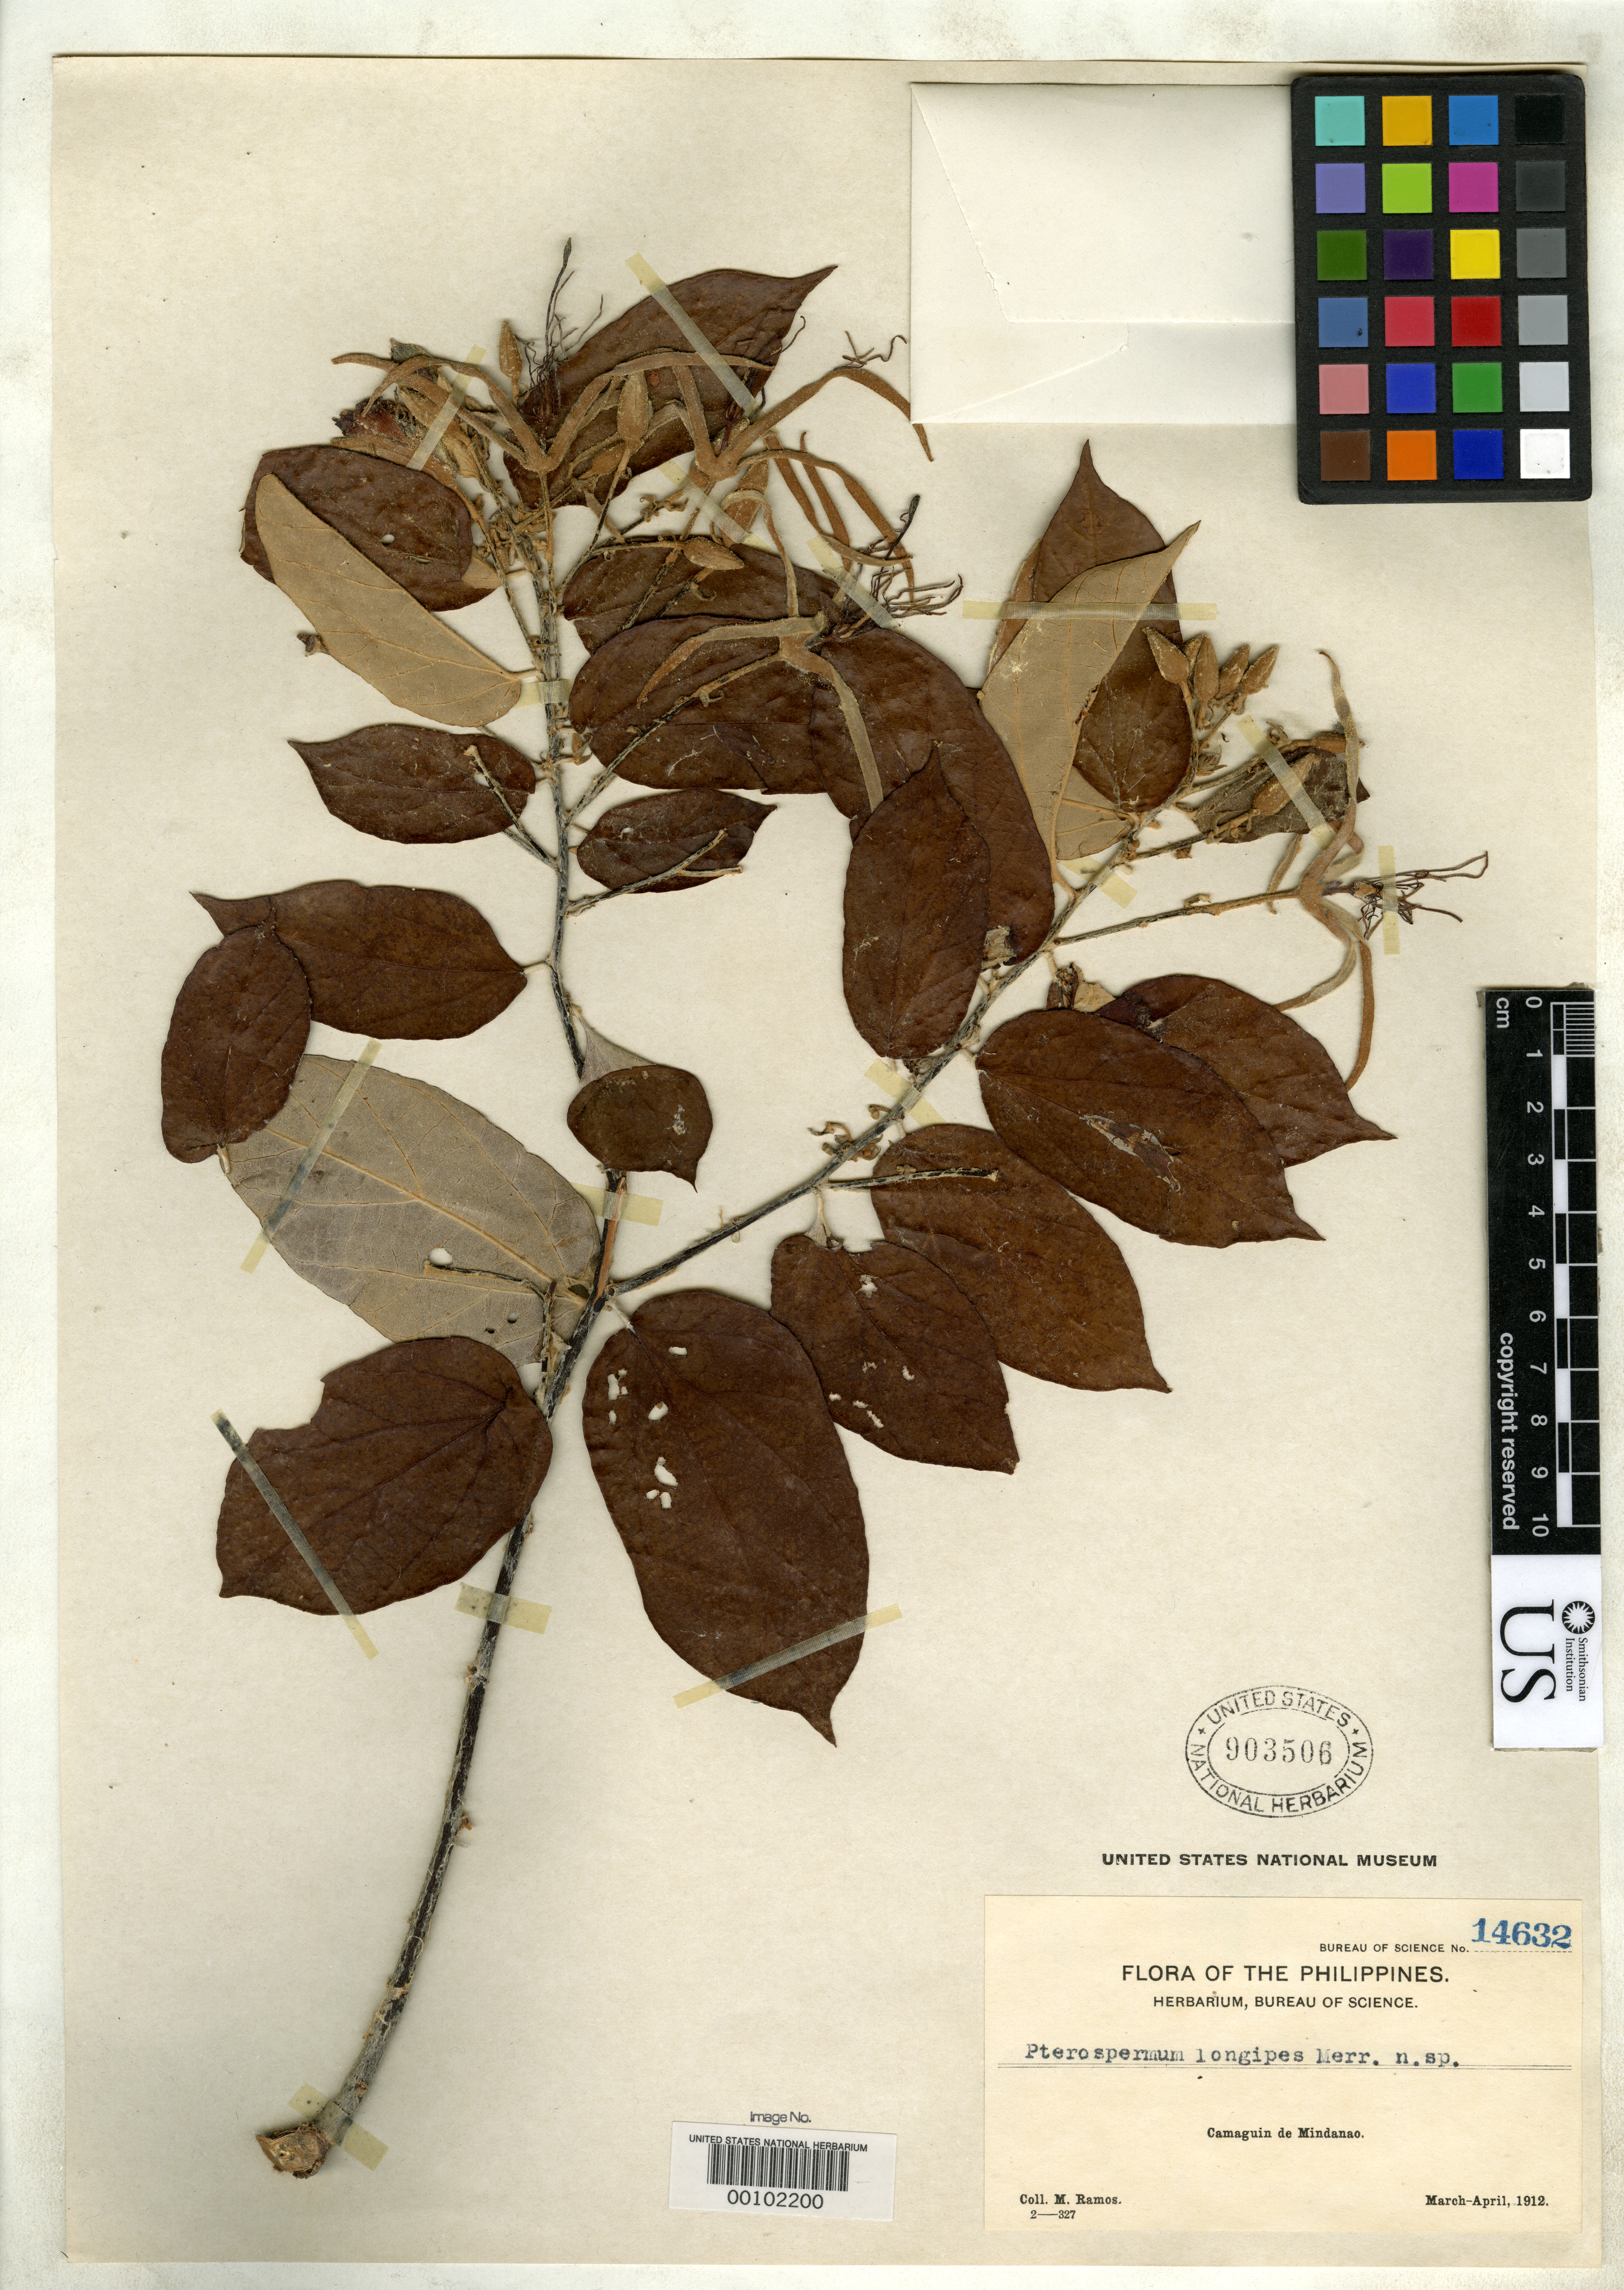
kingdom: Plantae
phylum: Tracheophyta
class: Magnoliopsida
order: Malvales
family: Malvaceae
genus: Pterospermum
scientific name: Pterospermum longipes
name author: Merr.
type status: Isotype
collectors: M. Ramos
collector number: Bur. Sci. 14632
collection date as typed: Mar 1912 to -- Apr 1912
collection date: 1912-03/1912-04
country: Philippines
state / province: Northern Mindanao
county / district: Camiguin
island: Camiguin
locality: Camiguin of Mindanao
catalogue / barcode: US 903506